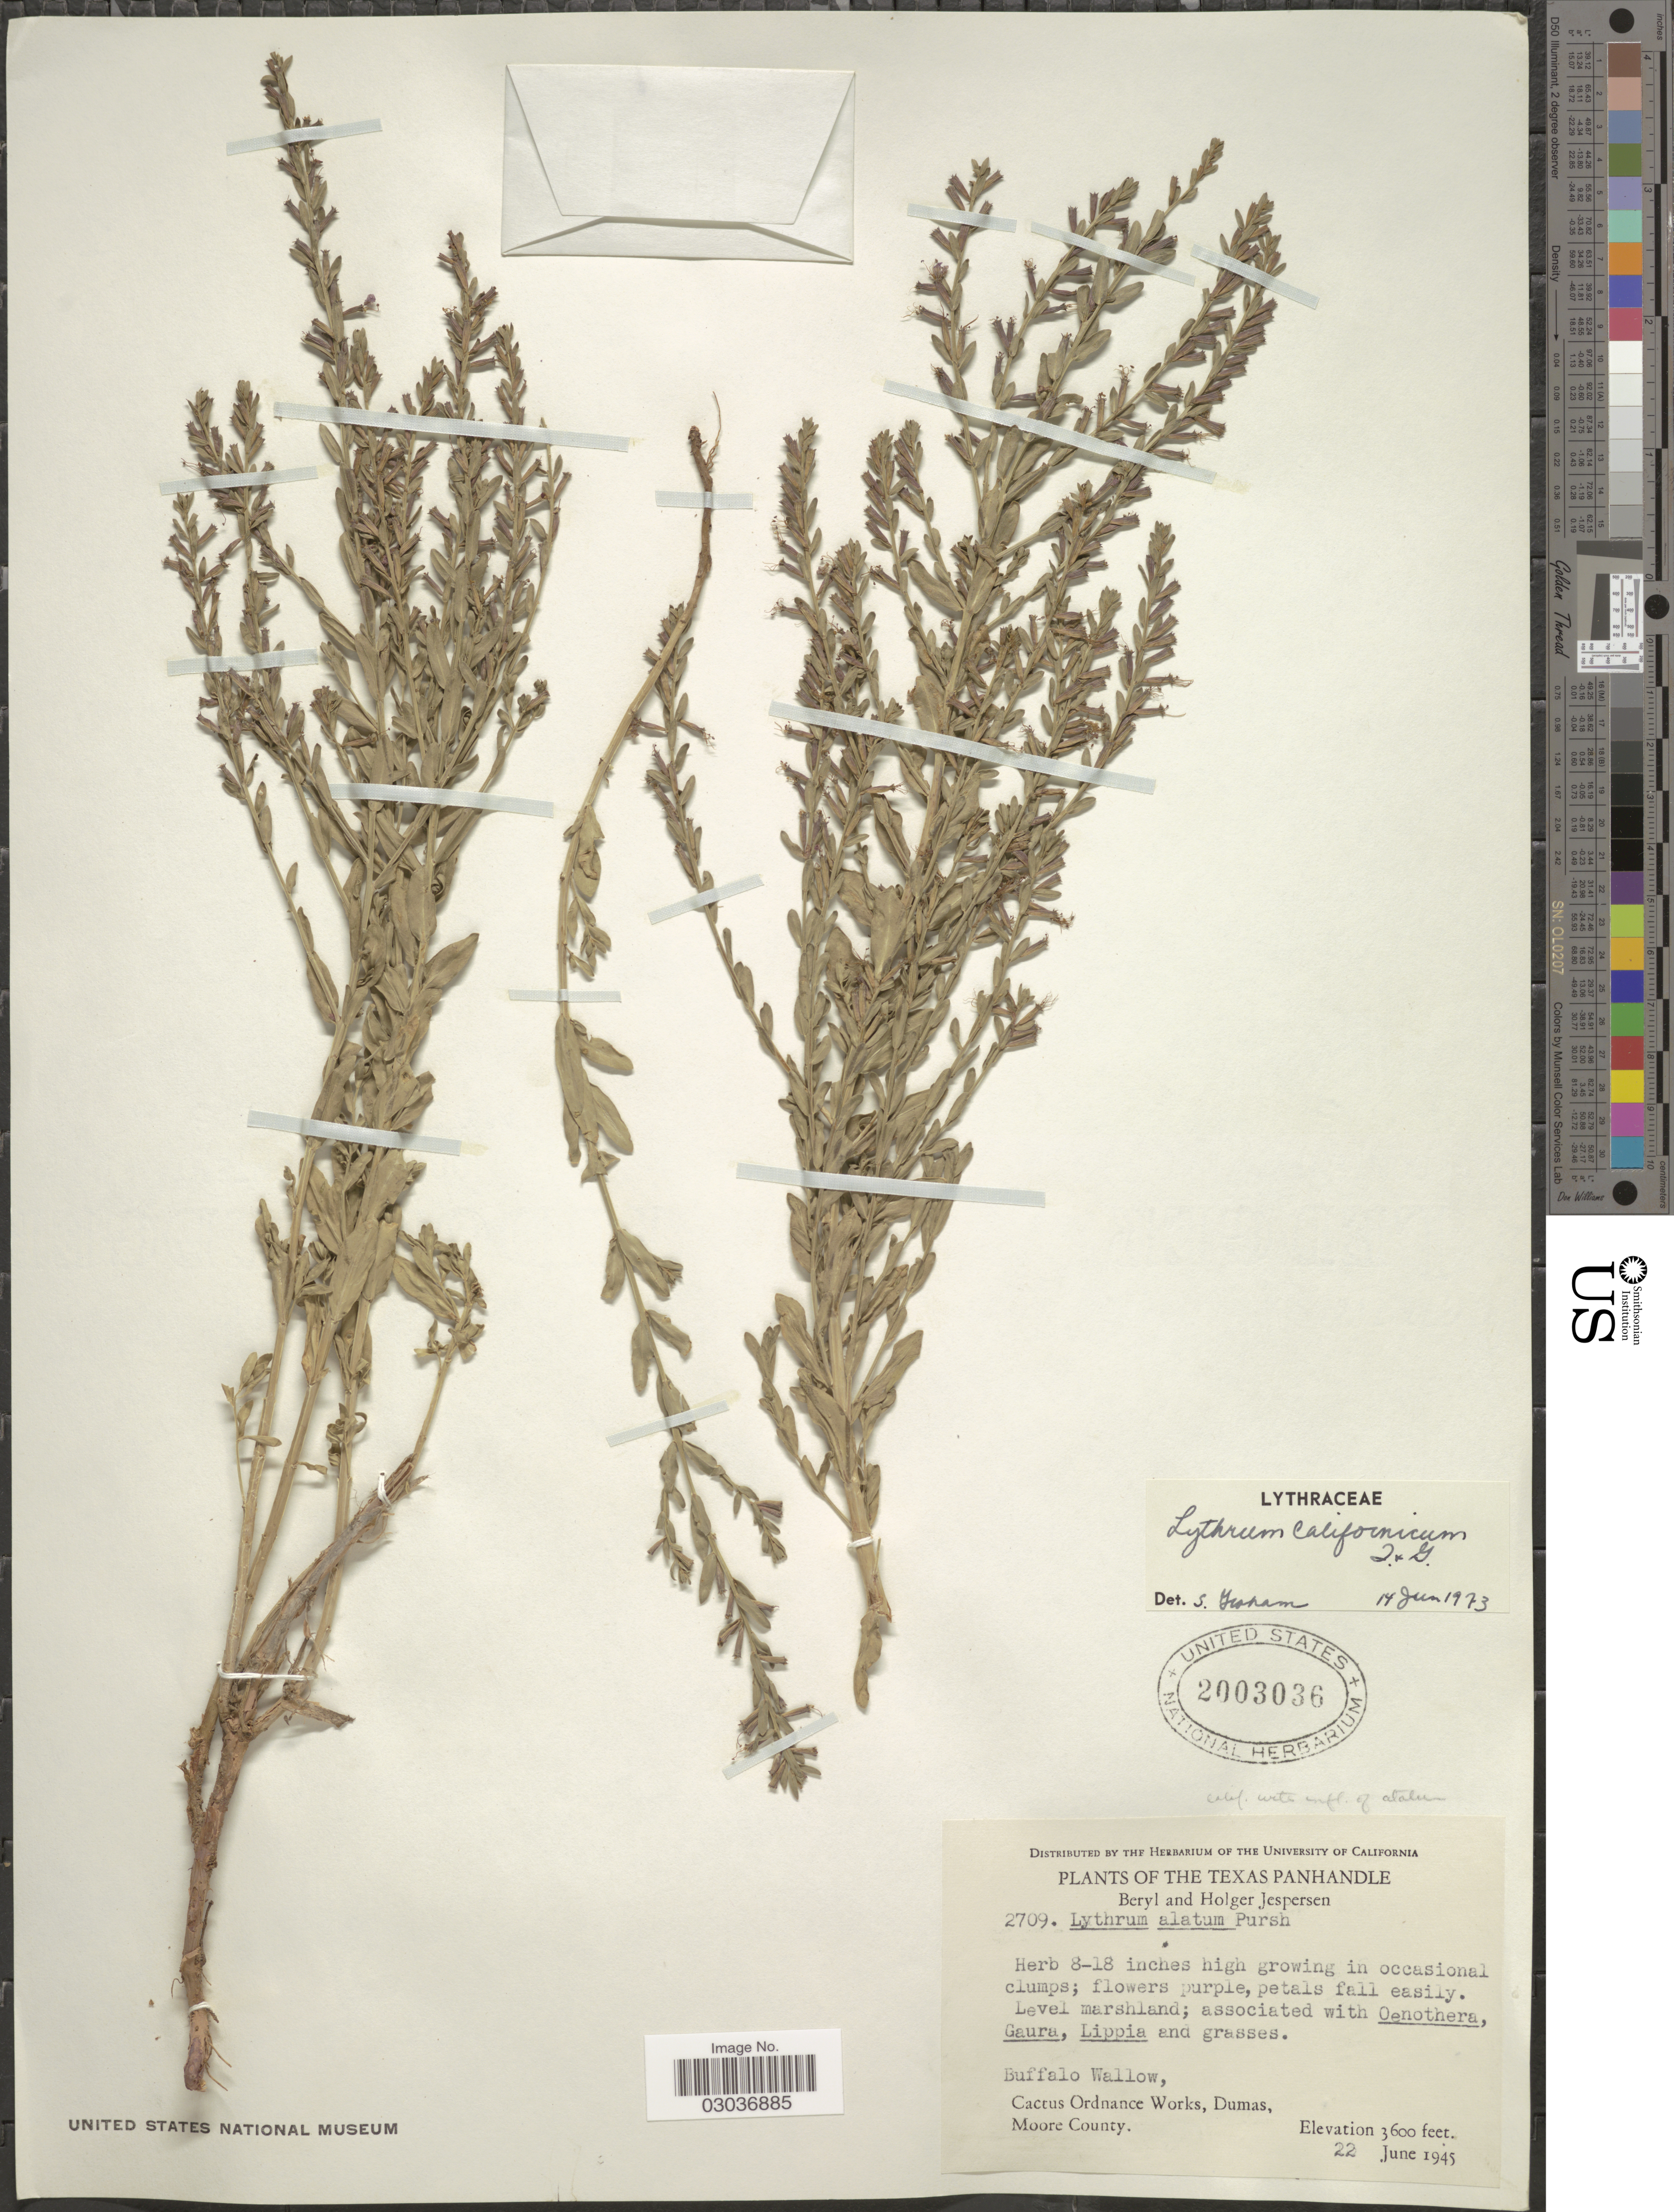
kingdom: Plantae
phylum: Tracheophyta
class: Magnoliopsida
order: Myrtales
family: Lythraceae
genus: Lythrum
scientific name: Lythrum californicum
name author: Torr. & A. Gray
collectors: B. Jespersen & H. Jespersen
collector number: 2709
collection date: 1945-06-22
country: United States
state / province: Texas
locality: Texas Panhandle. Buffalo Wallow, Cactus Ordnance Works, Dumas, Moore County.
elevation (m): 1097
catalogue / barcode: US 2003036